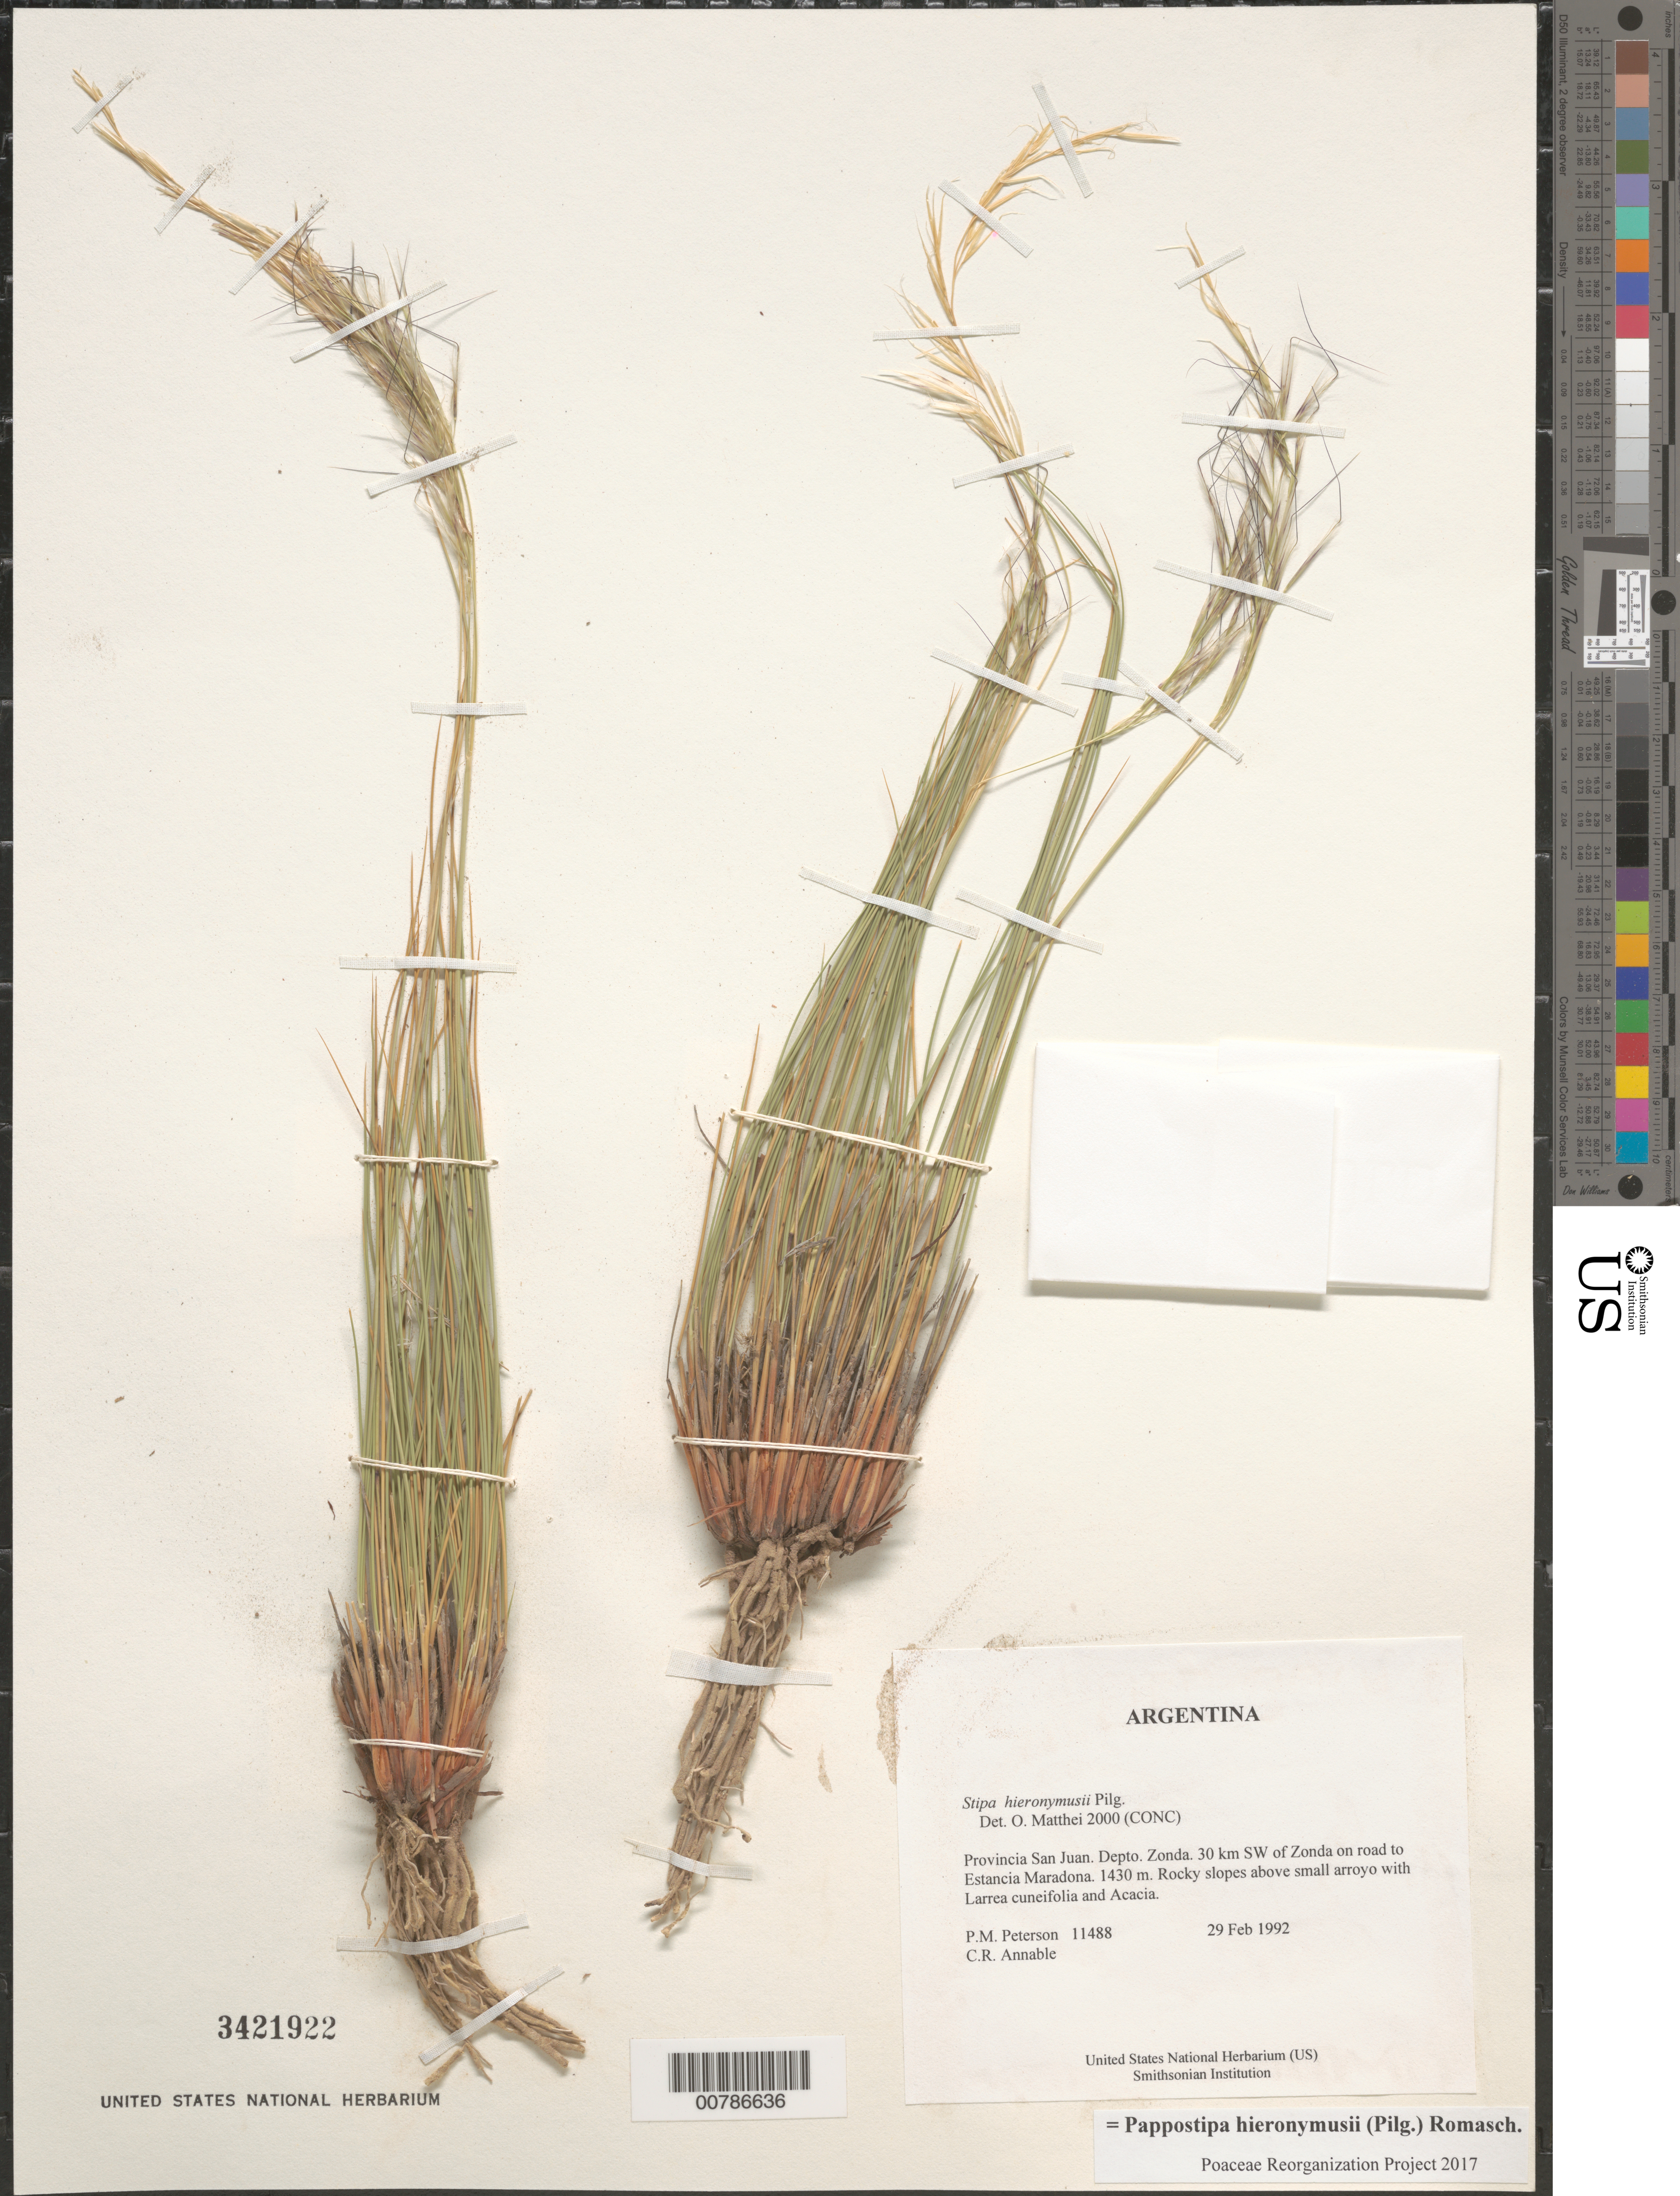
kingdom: Plantae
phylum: Tracheophyta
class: Liliopsida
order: Poales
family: Poaceae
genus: Pappostipa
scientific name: Pappostipa hieronymusii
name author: (Pilg.) Romasch.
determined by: Matthei, O. R.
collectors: P. M. Peterson & C. R. Annable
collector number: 11488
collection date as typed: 29 Feb 1992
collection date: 1992-02-29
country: Argentina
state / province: San Juan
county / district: Zonda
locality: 30 km SW of Zonda on road to Estancia Maradona.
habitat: Rocky slopes above small arroyo with Larrea cuneifolia and Acacia.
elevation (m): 1430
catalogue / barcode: US 3421922